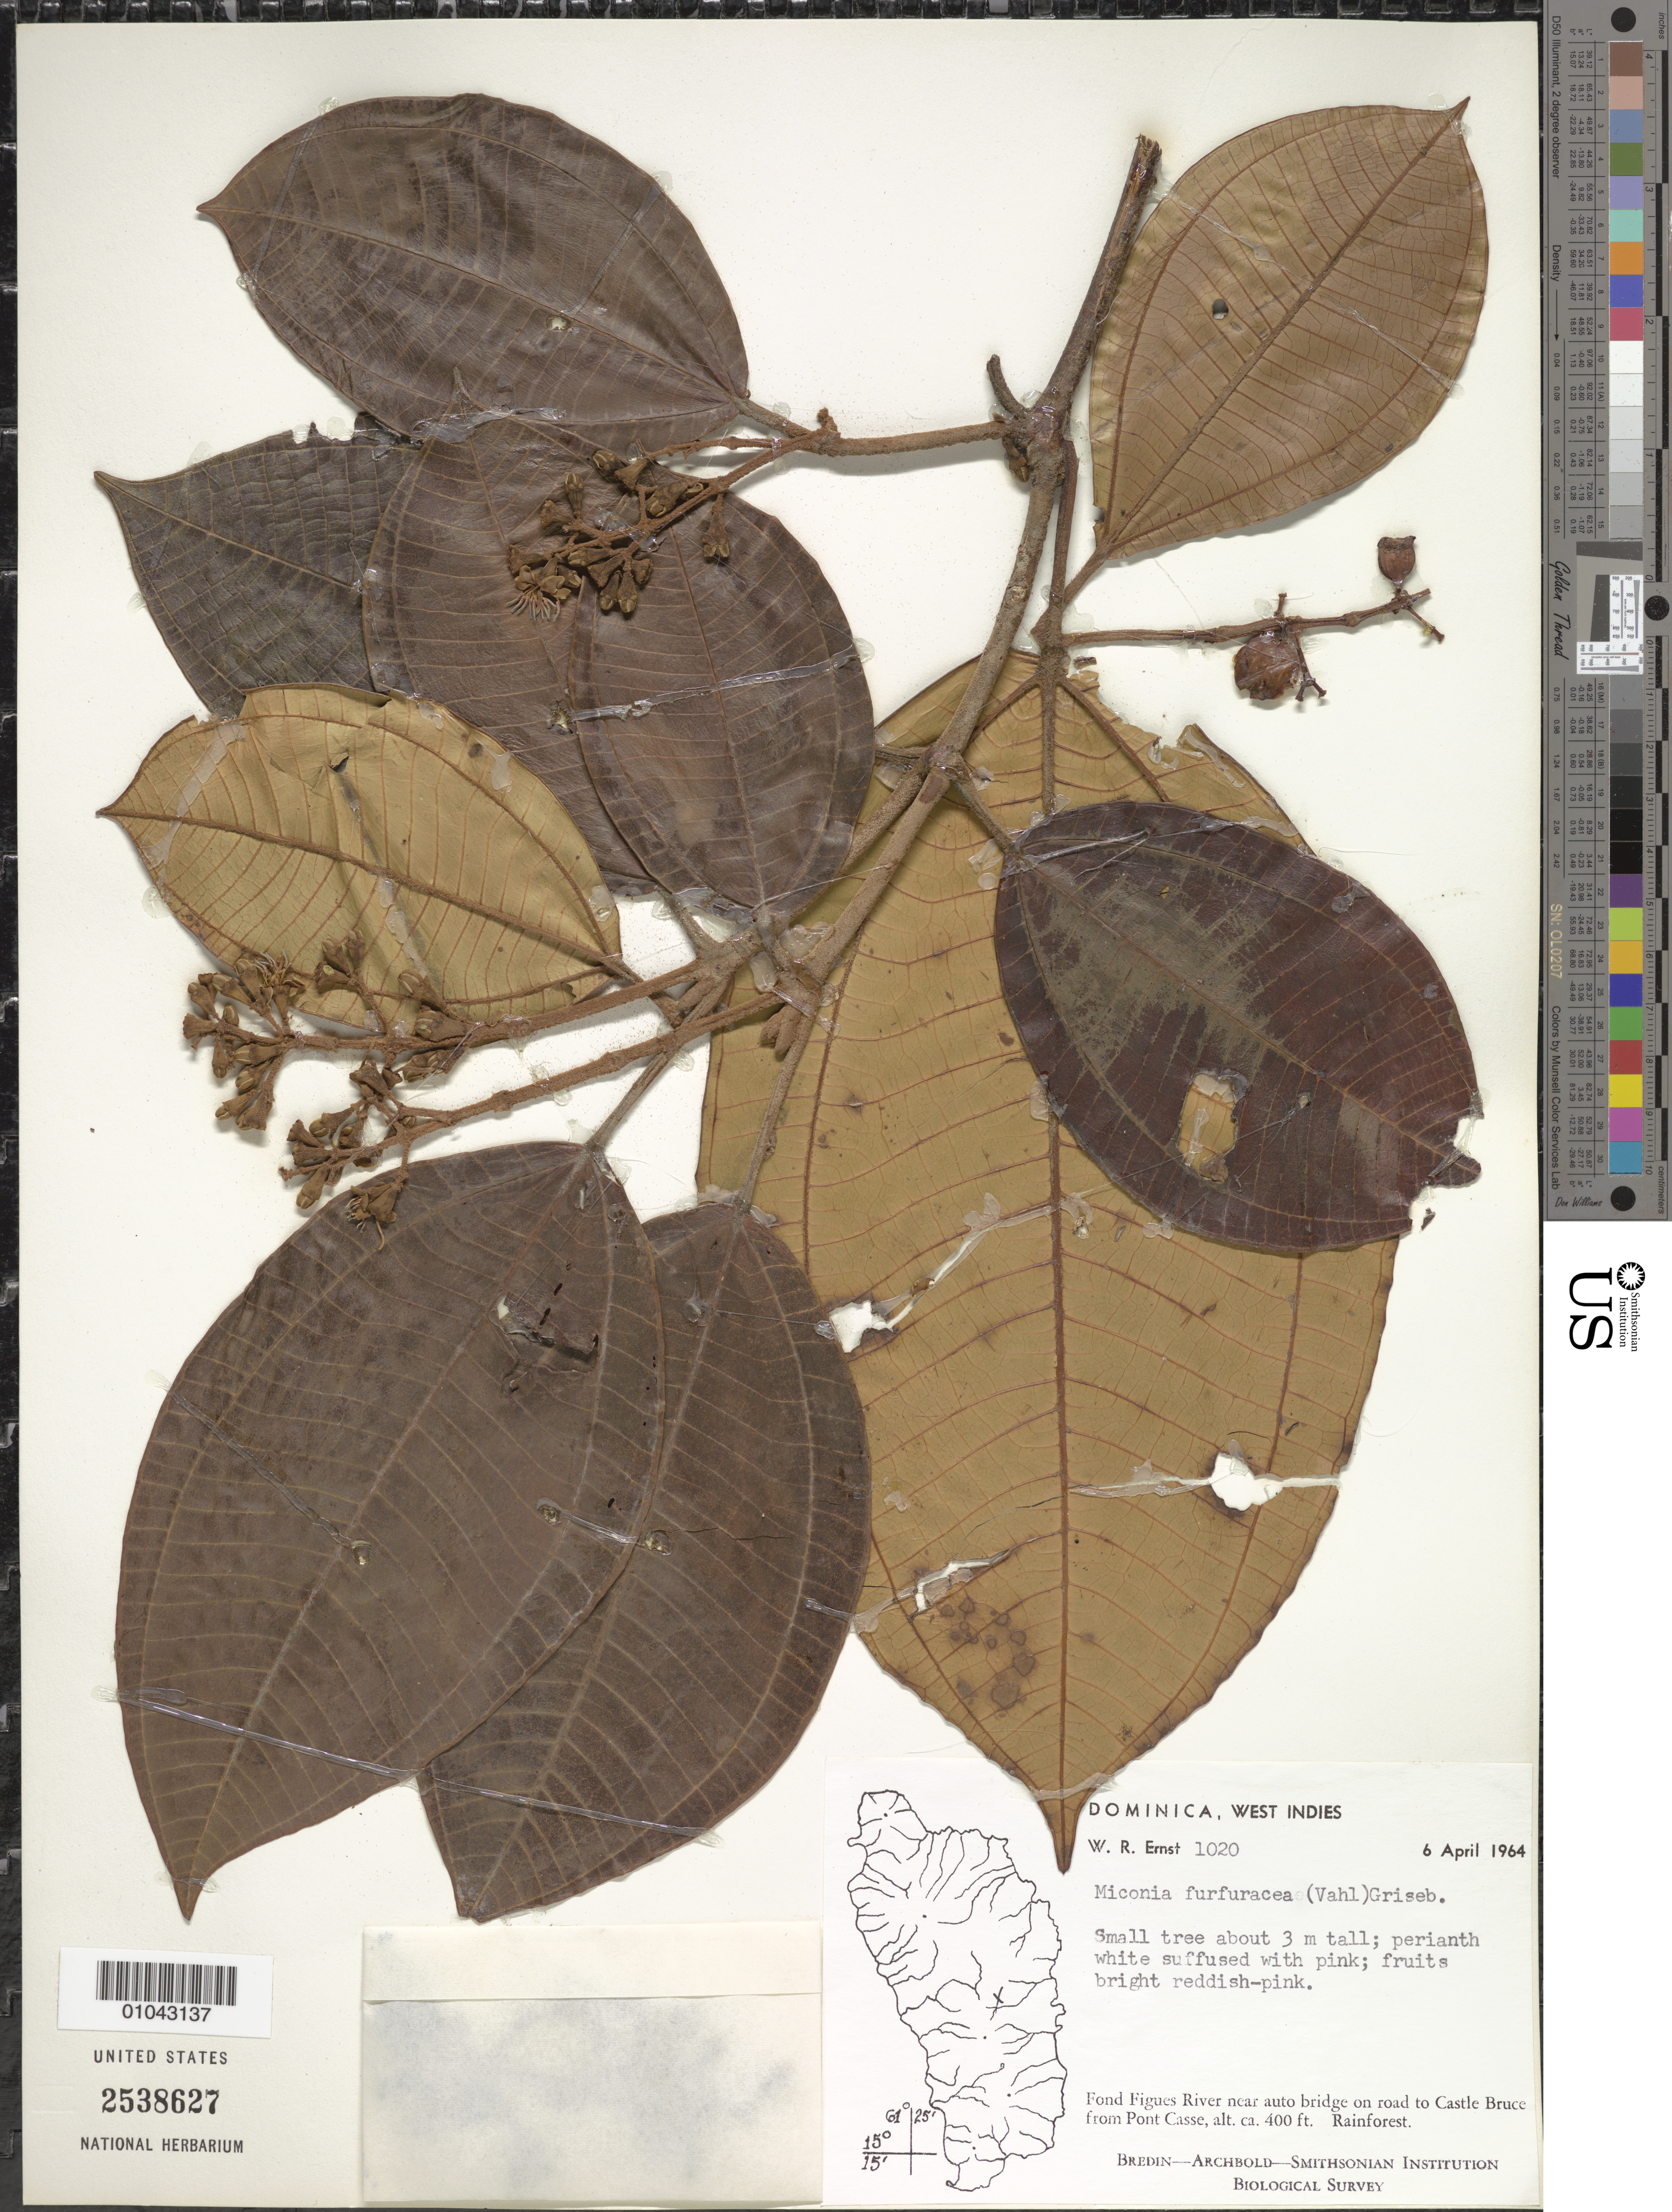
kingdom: Plantae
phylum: Tracheophyta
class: Magnoliopsida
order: Myrtales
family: Melastomataceae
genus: Miconia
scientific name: Miconia furfuracea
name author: (Vahl) Griseb.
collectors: W. R. Ernst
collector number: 1020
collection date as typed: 06 Apr 1964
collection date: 1964-04-06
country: Dominica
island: Dominica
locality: Fond Figues River, near auto bridge on road to Castle Bruce from Pon Casse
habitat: Rainforest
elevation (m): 122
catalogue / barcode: US 2538627